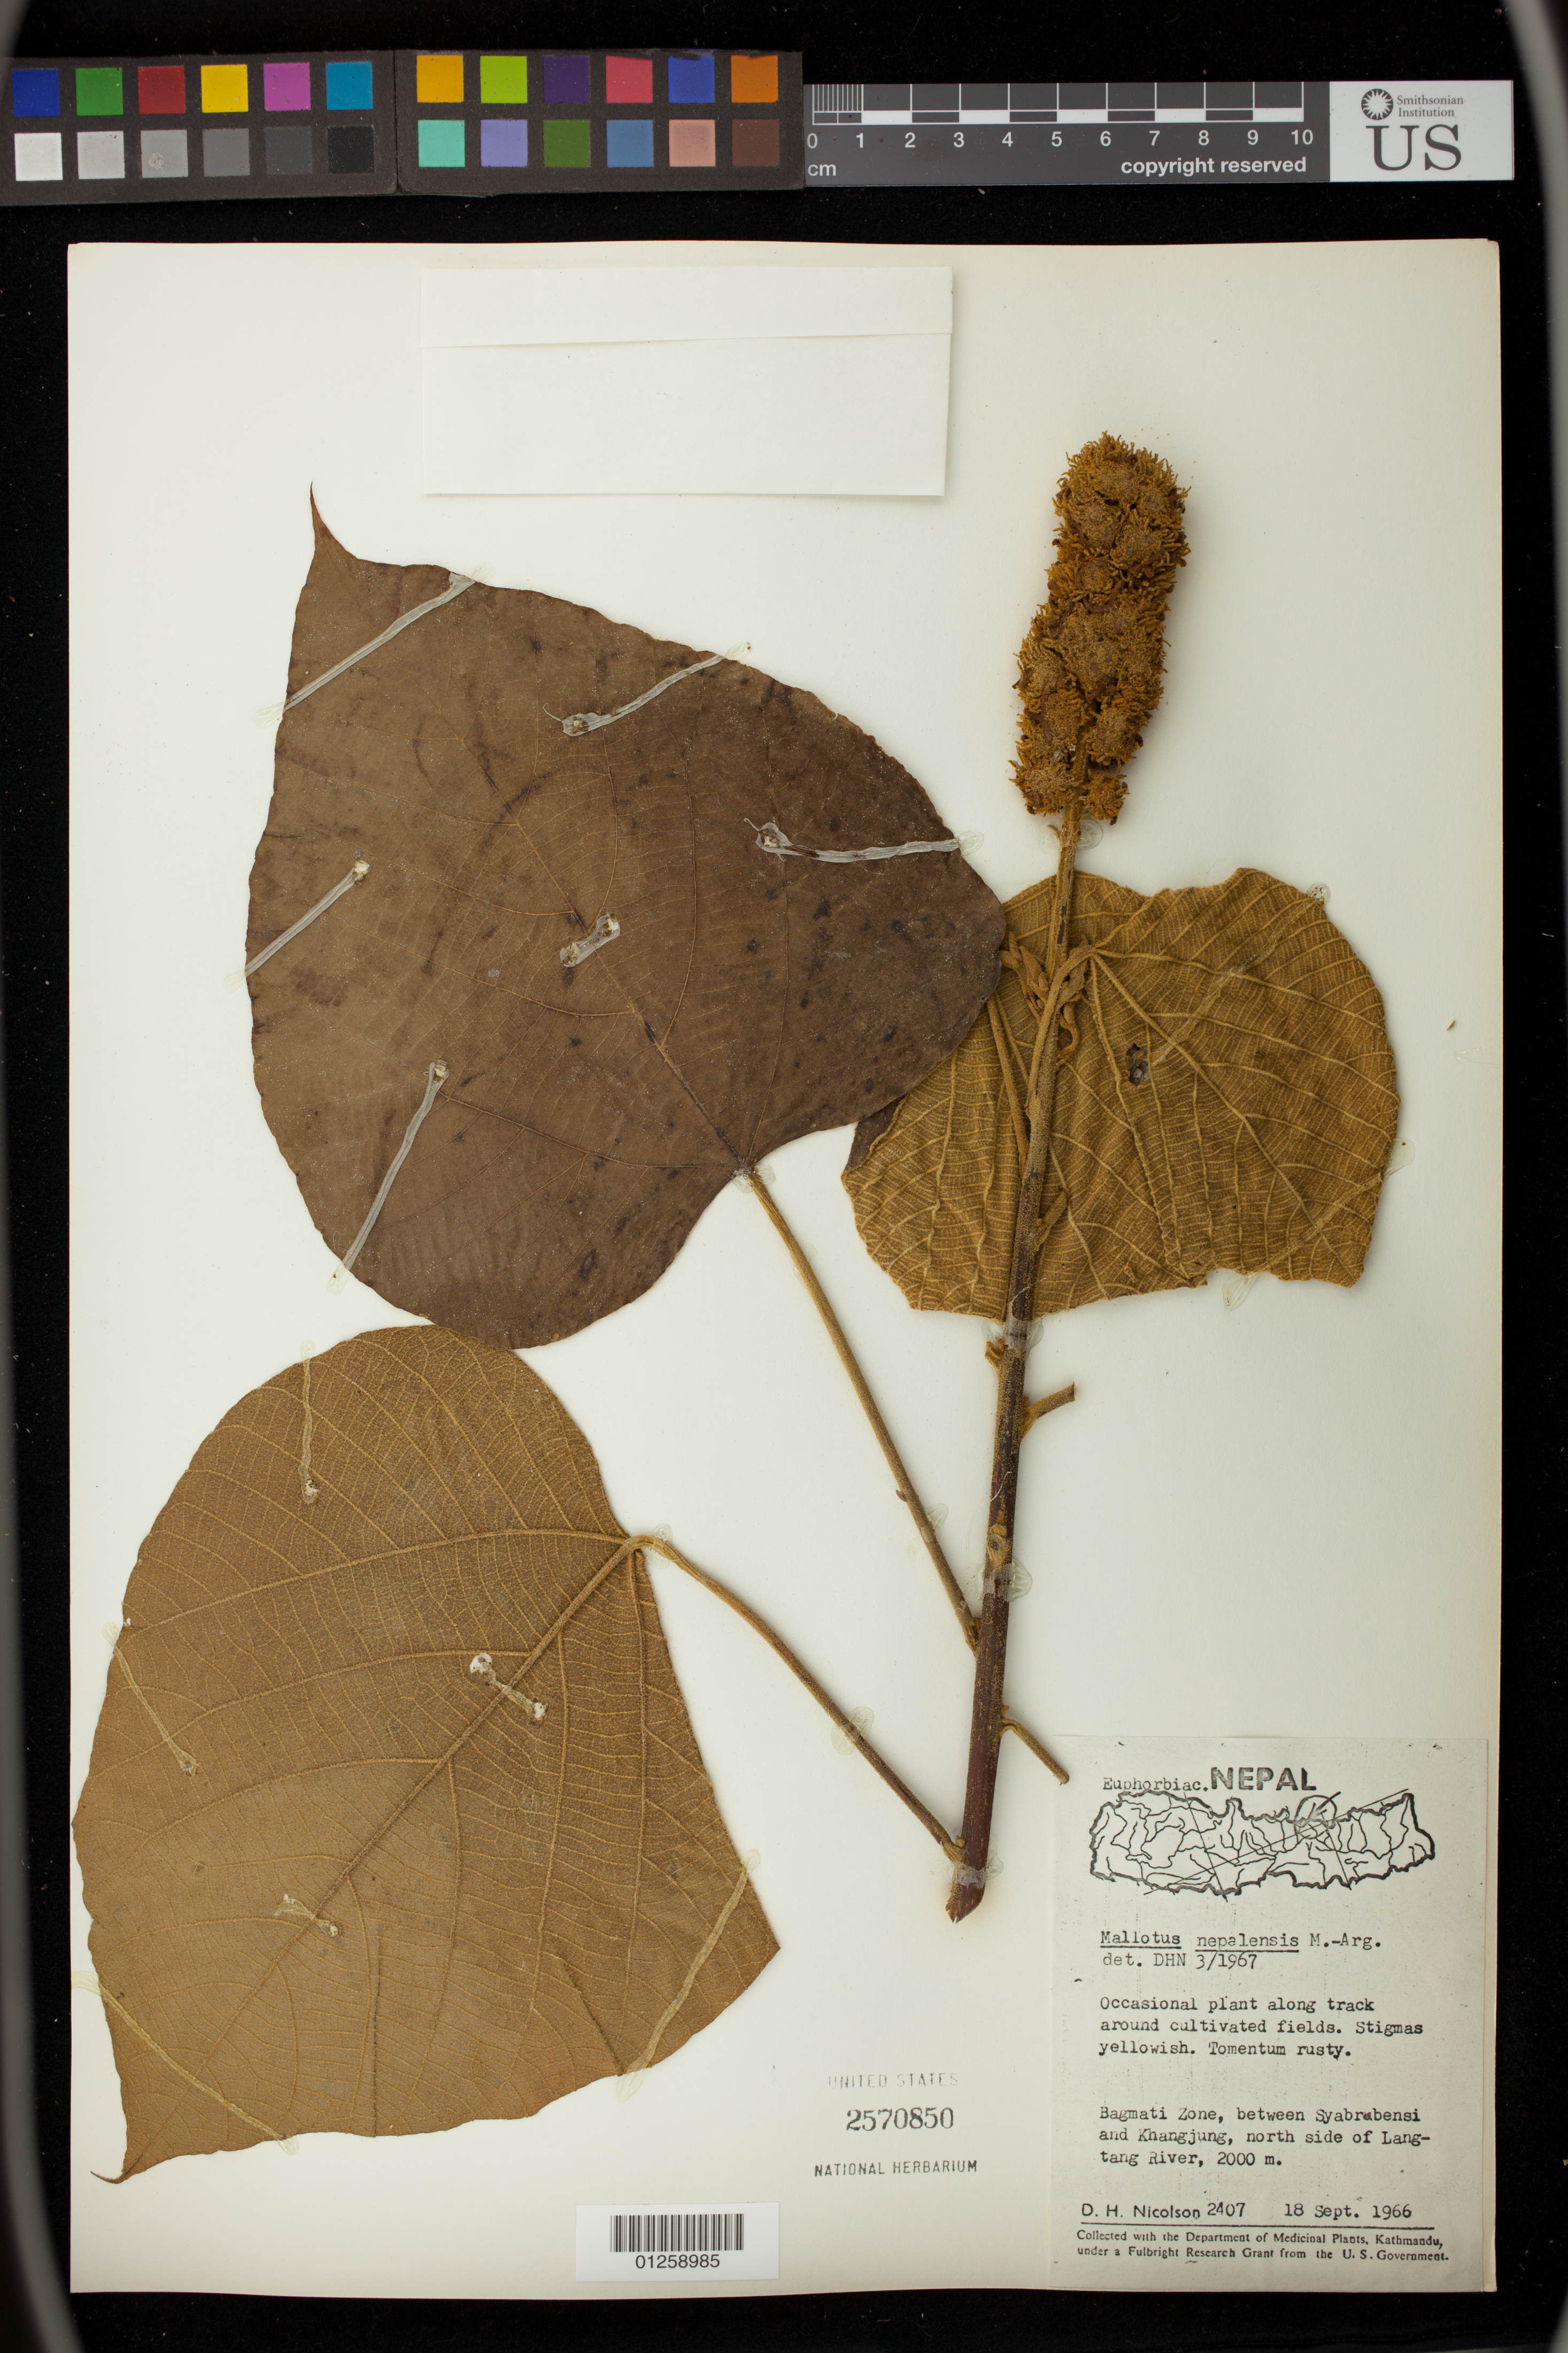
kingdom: Plantae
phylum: Tracheophyta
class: Magnoliopsida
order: Malpighiales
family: Euphorbiaceae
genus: Mallotus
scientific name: Mallotus nepalensis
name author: Müll. Arg.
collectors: D. H. Nicolson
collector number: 2407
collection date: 1966-09-18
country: Nepal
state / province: Central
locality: Bagmati Zone between Syabrubensi [Syabru Bensi] and Khangjung, north side of Langtang River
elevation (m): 2000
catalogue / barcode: US 2570850